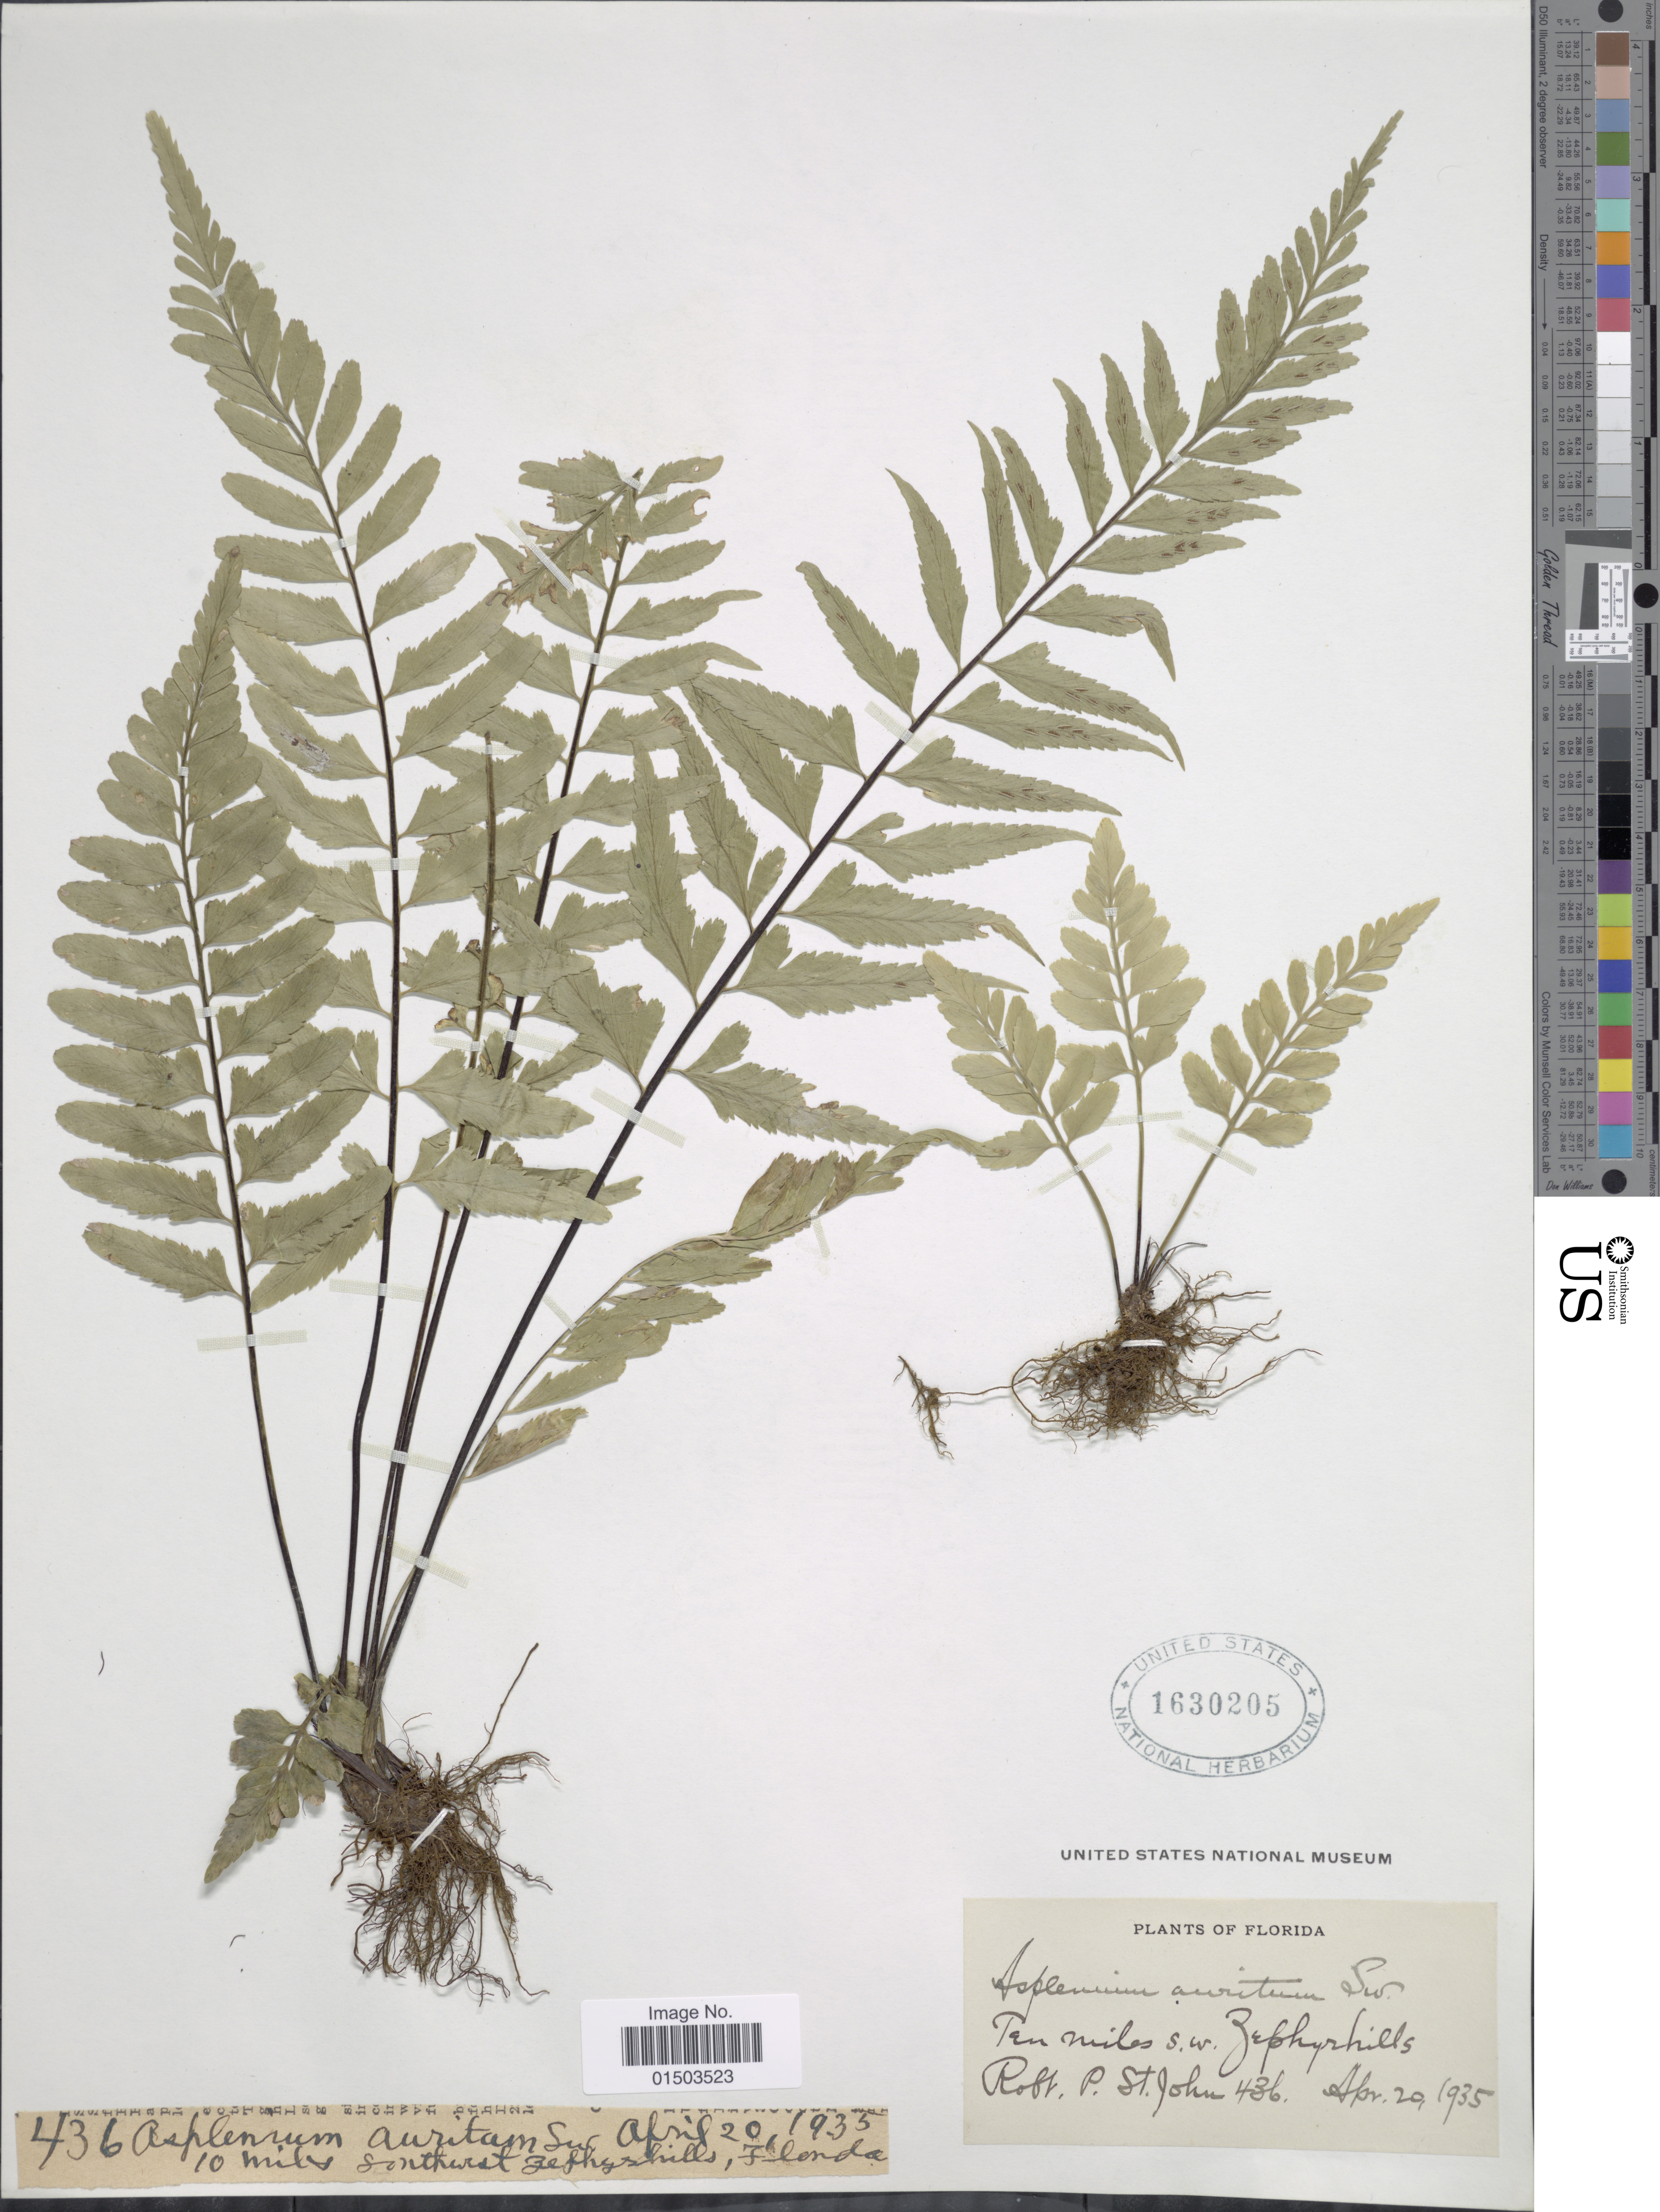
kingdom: Plantae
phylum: Tracheophyta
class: Polypodiopsida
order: Polypodiales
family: Aspleniaceae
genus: Asplenium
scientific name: Asplenium auritum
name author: Sw.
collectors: R. P. St. John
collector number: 436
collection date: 1935-04-29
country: United States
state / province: Florida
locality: Florida, Ten miles s.w. Zephyr hills.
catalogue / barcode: US 1630205